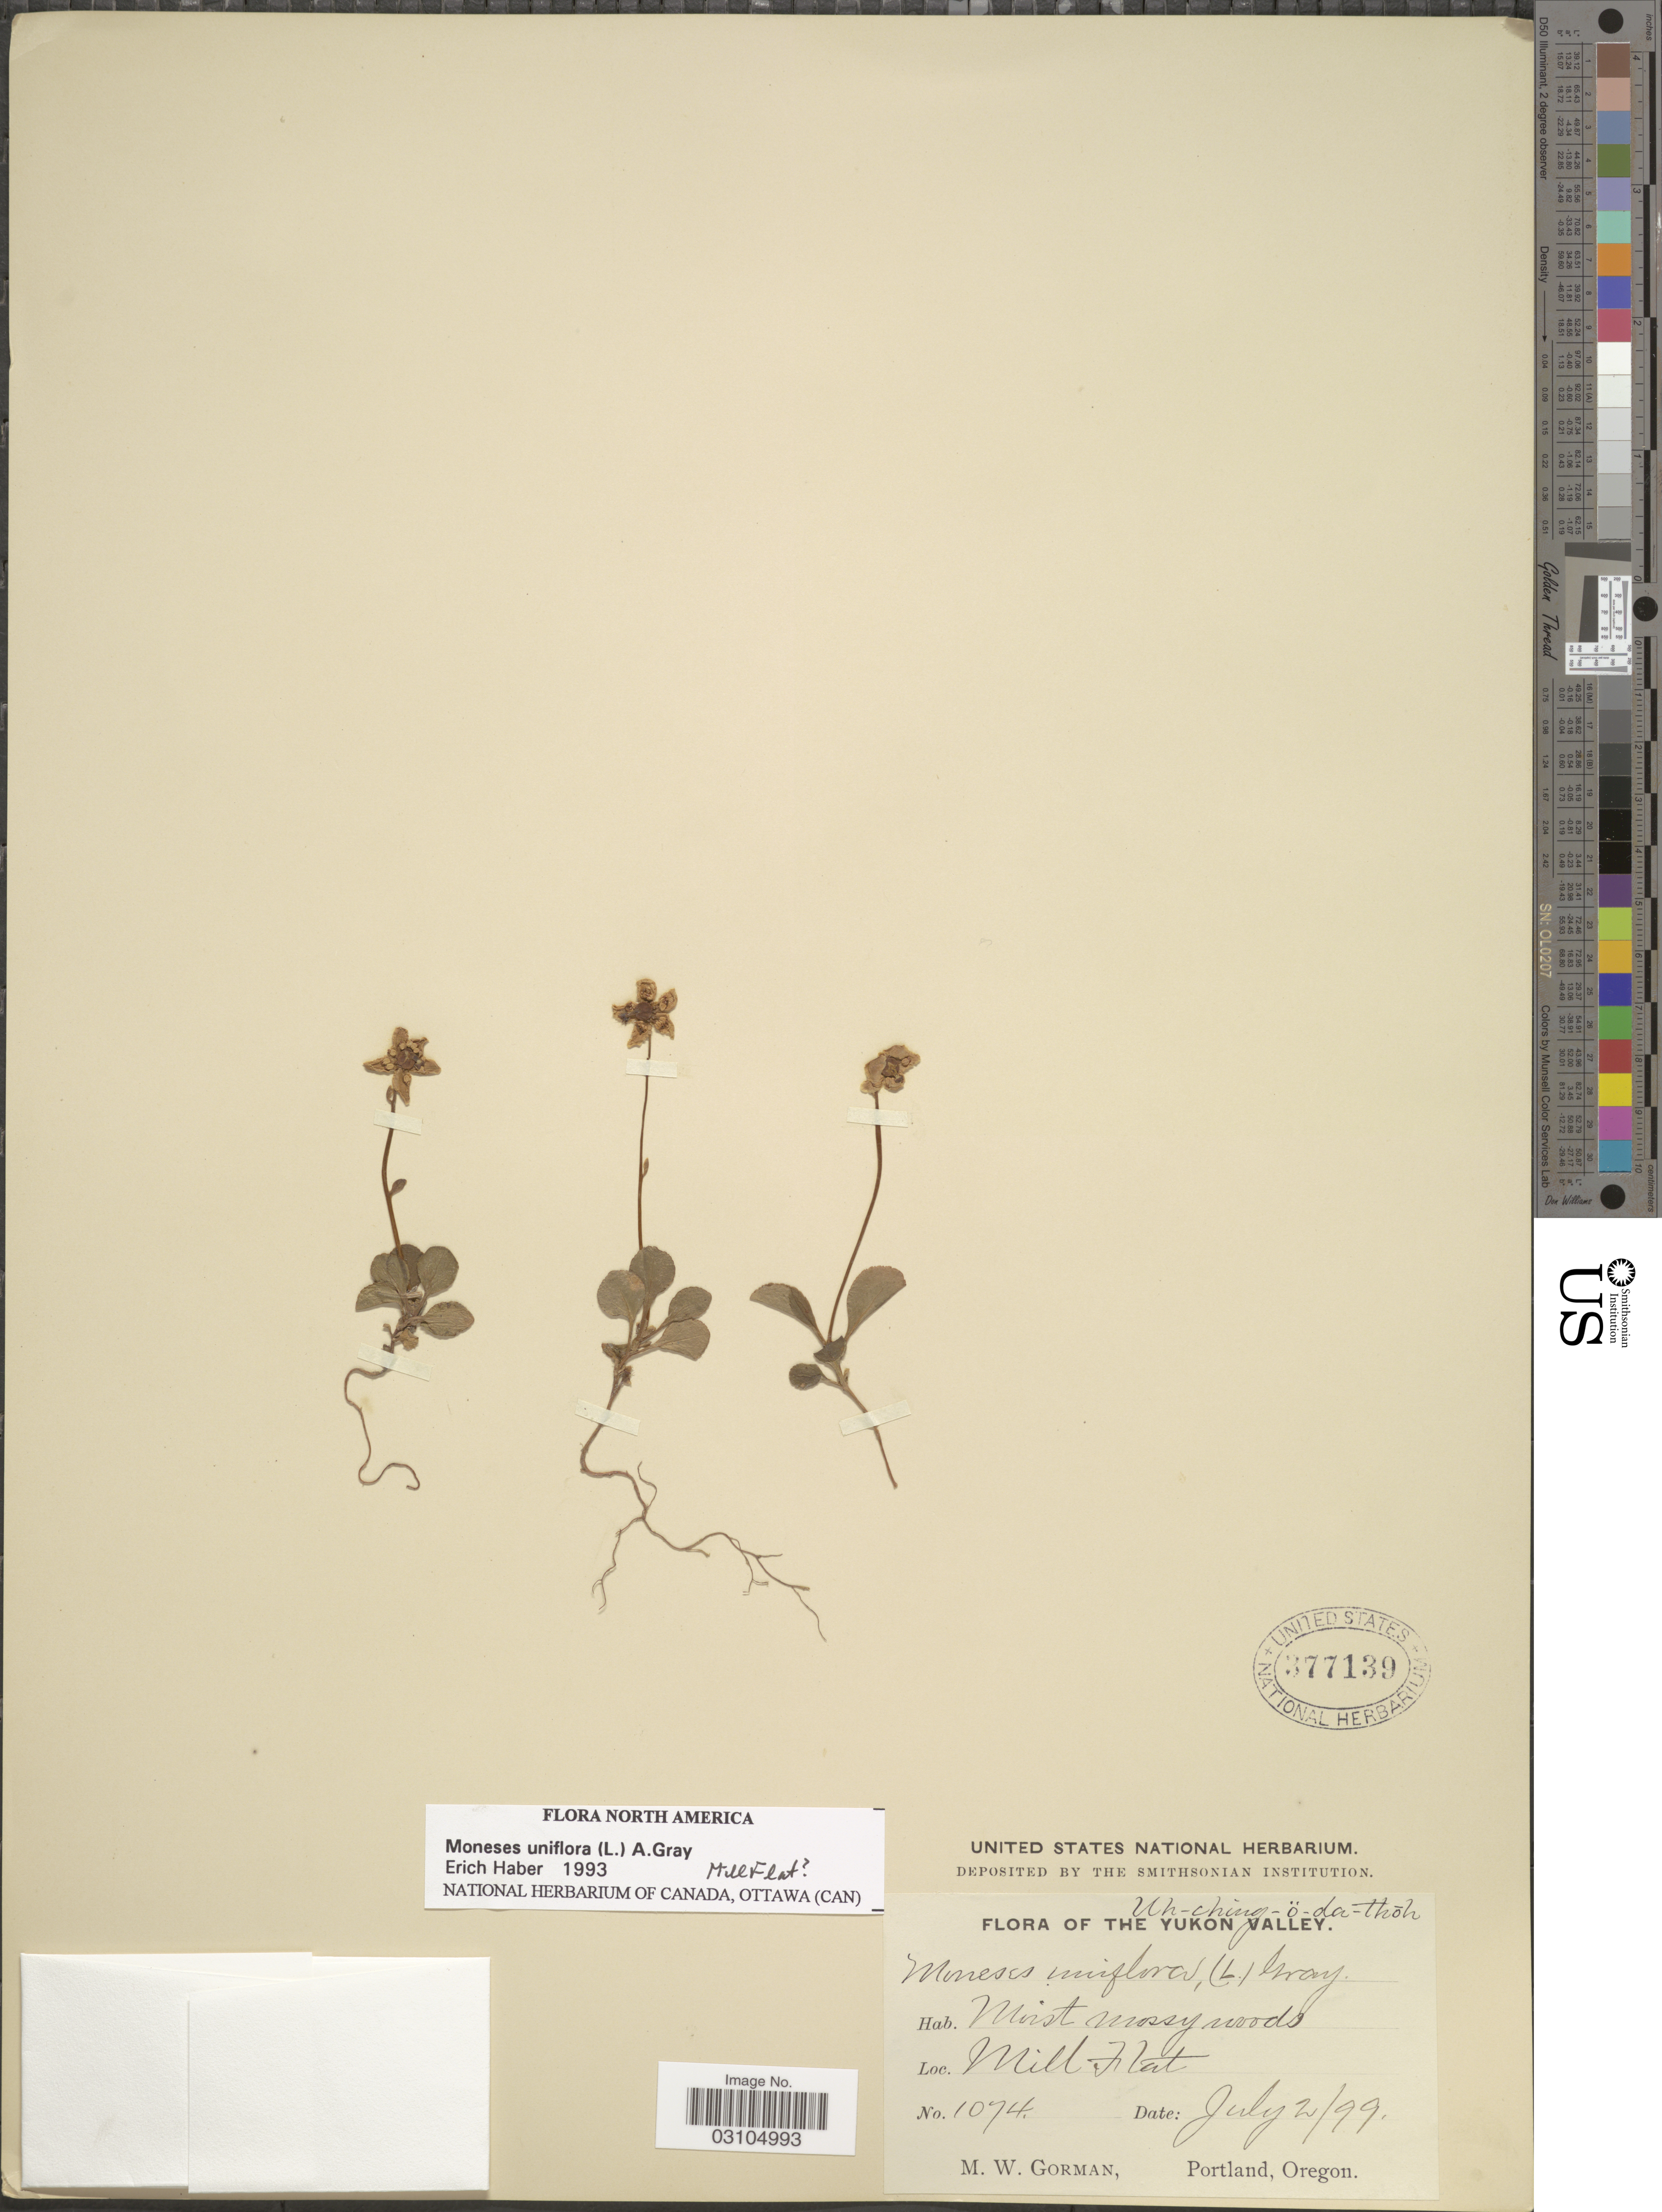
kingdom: Plantae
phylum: Tracheophyta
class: Magnoliopsida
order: Ericales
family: Ericaceae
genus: Moneses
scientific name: Moneses uniflora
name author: (L.) A. Gray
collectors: M. W. Gorman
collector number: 1074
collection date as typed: Transcribed d/m/y: 2/7/99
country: Canada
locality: The Yukon Valley, Mill Flat.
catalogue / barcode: US 377139